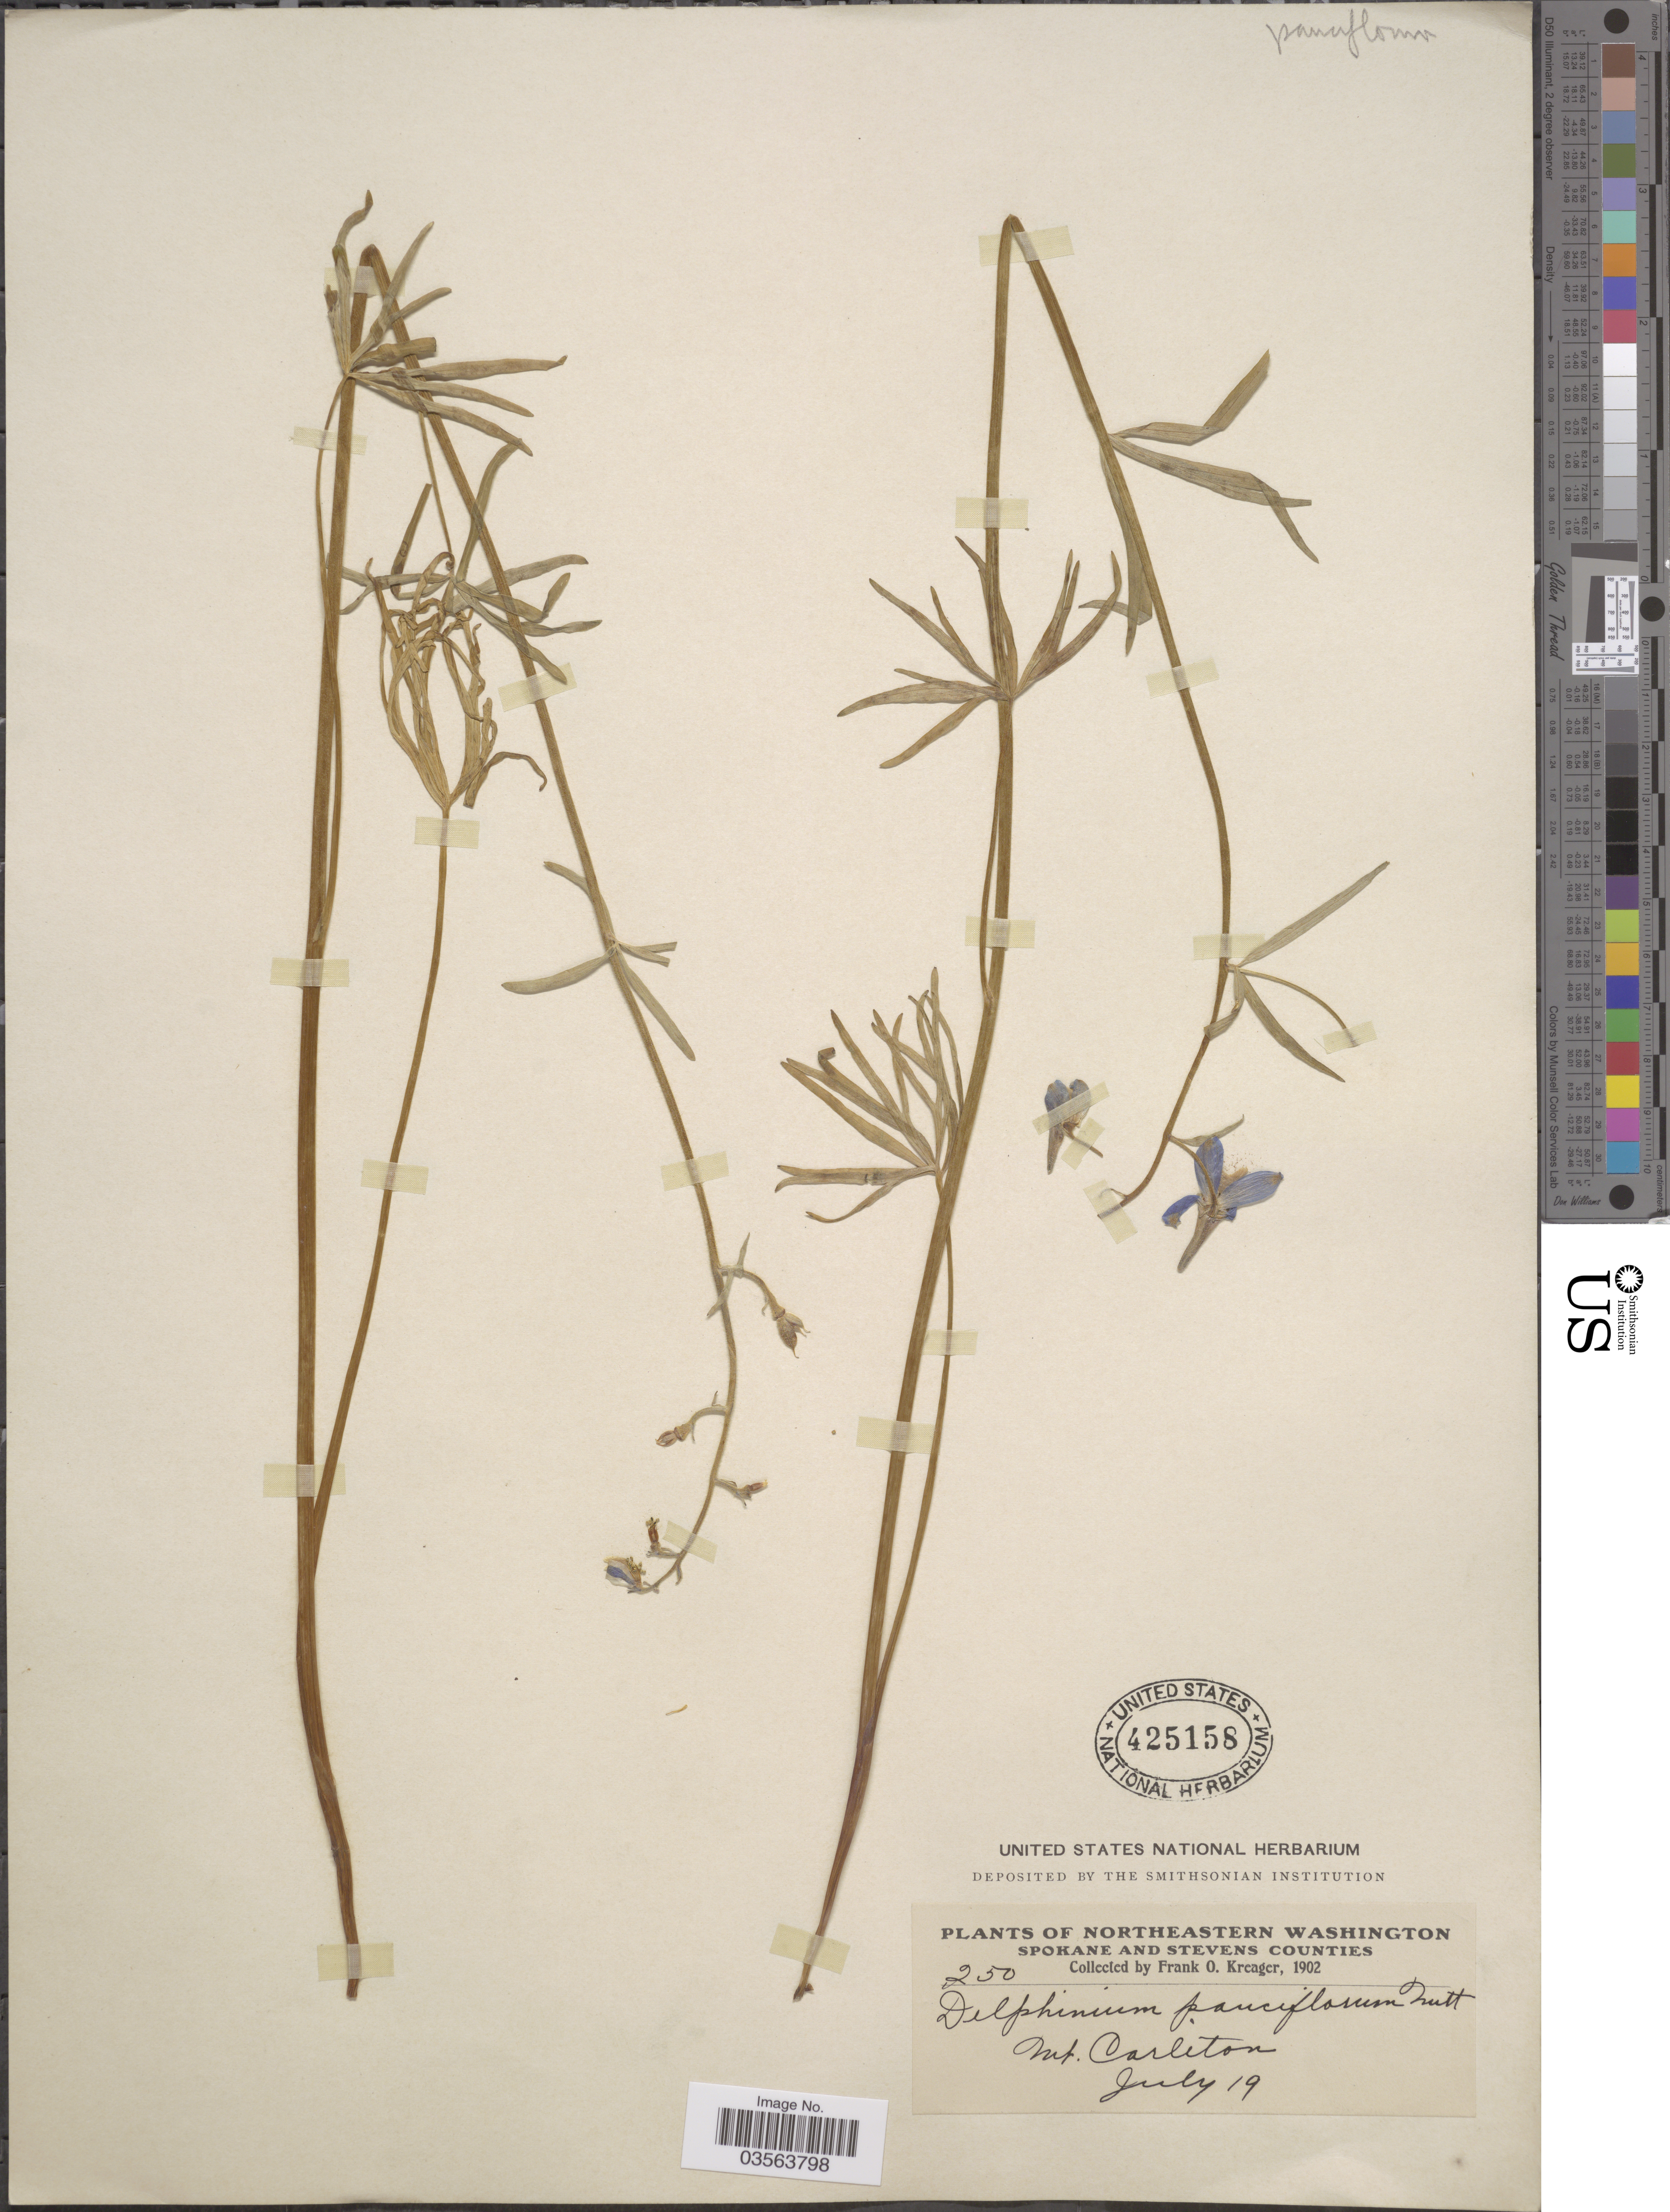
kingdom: Plantae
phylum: Tracheophyta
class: Magnoliopsida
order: Ranunculales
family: Ranunculaceae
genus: Delphinium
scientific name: Delphinium nuttallianum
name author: E. Pritz. ex Walpers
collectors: F. Kreager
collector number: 250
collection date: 1902-07-19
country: United States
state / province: Washington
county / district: Spokane / Stevens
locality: Northeastern Washington. Spokane and Stevens Counties. Mt. Carleton.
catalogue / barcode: US 425158